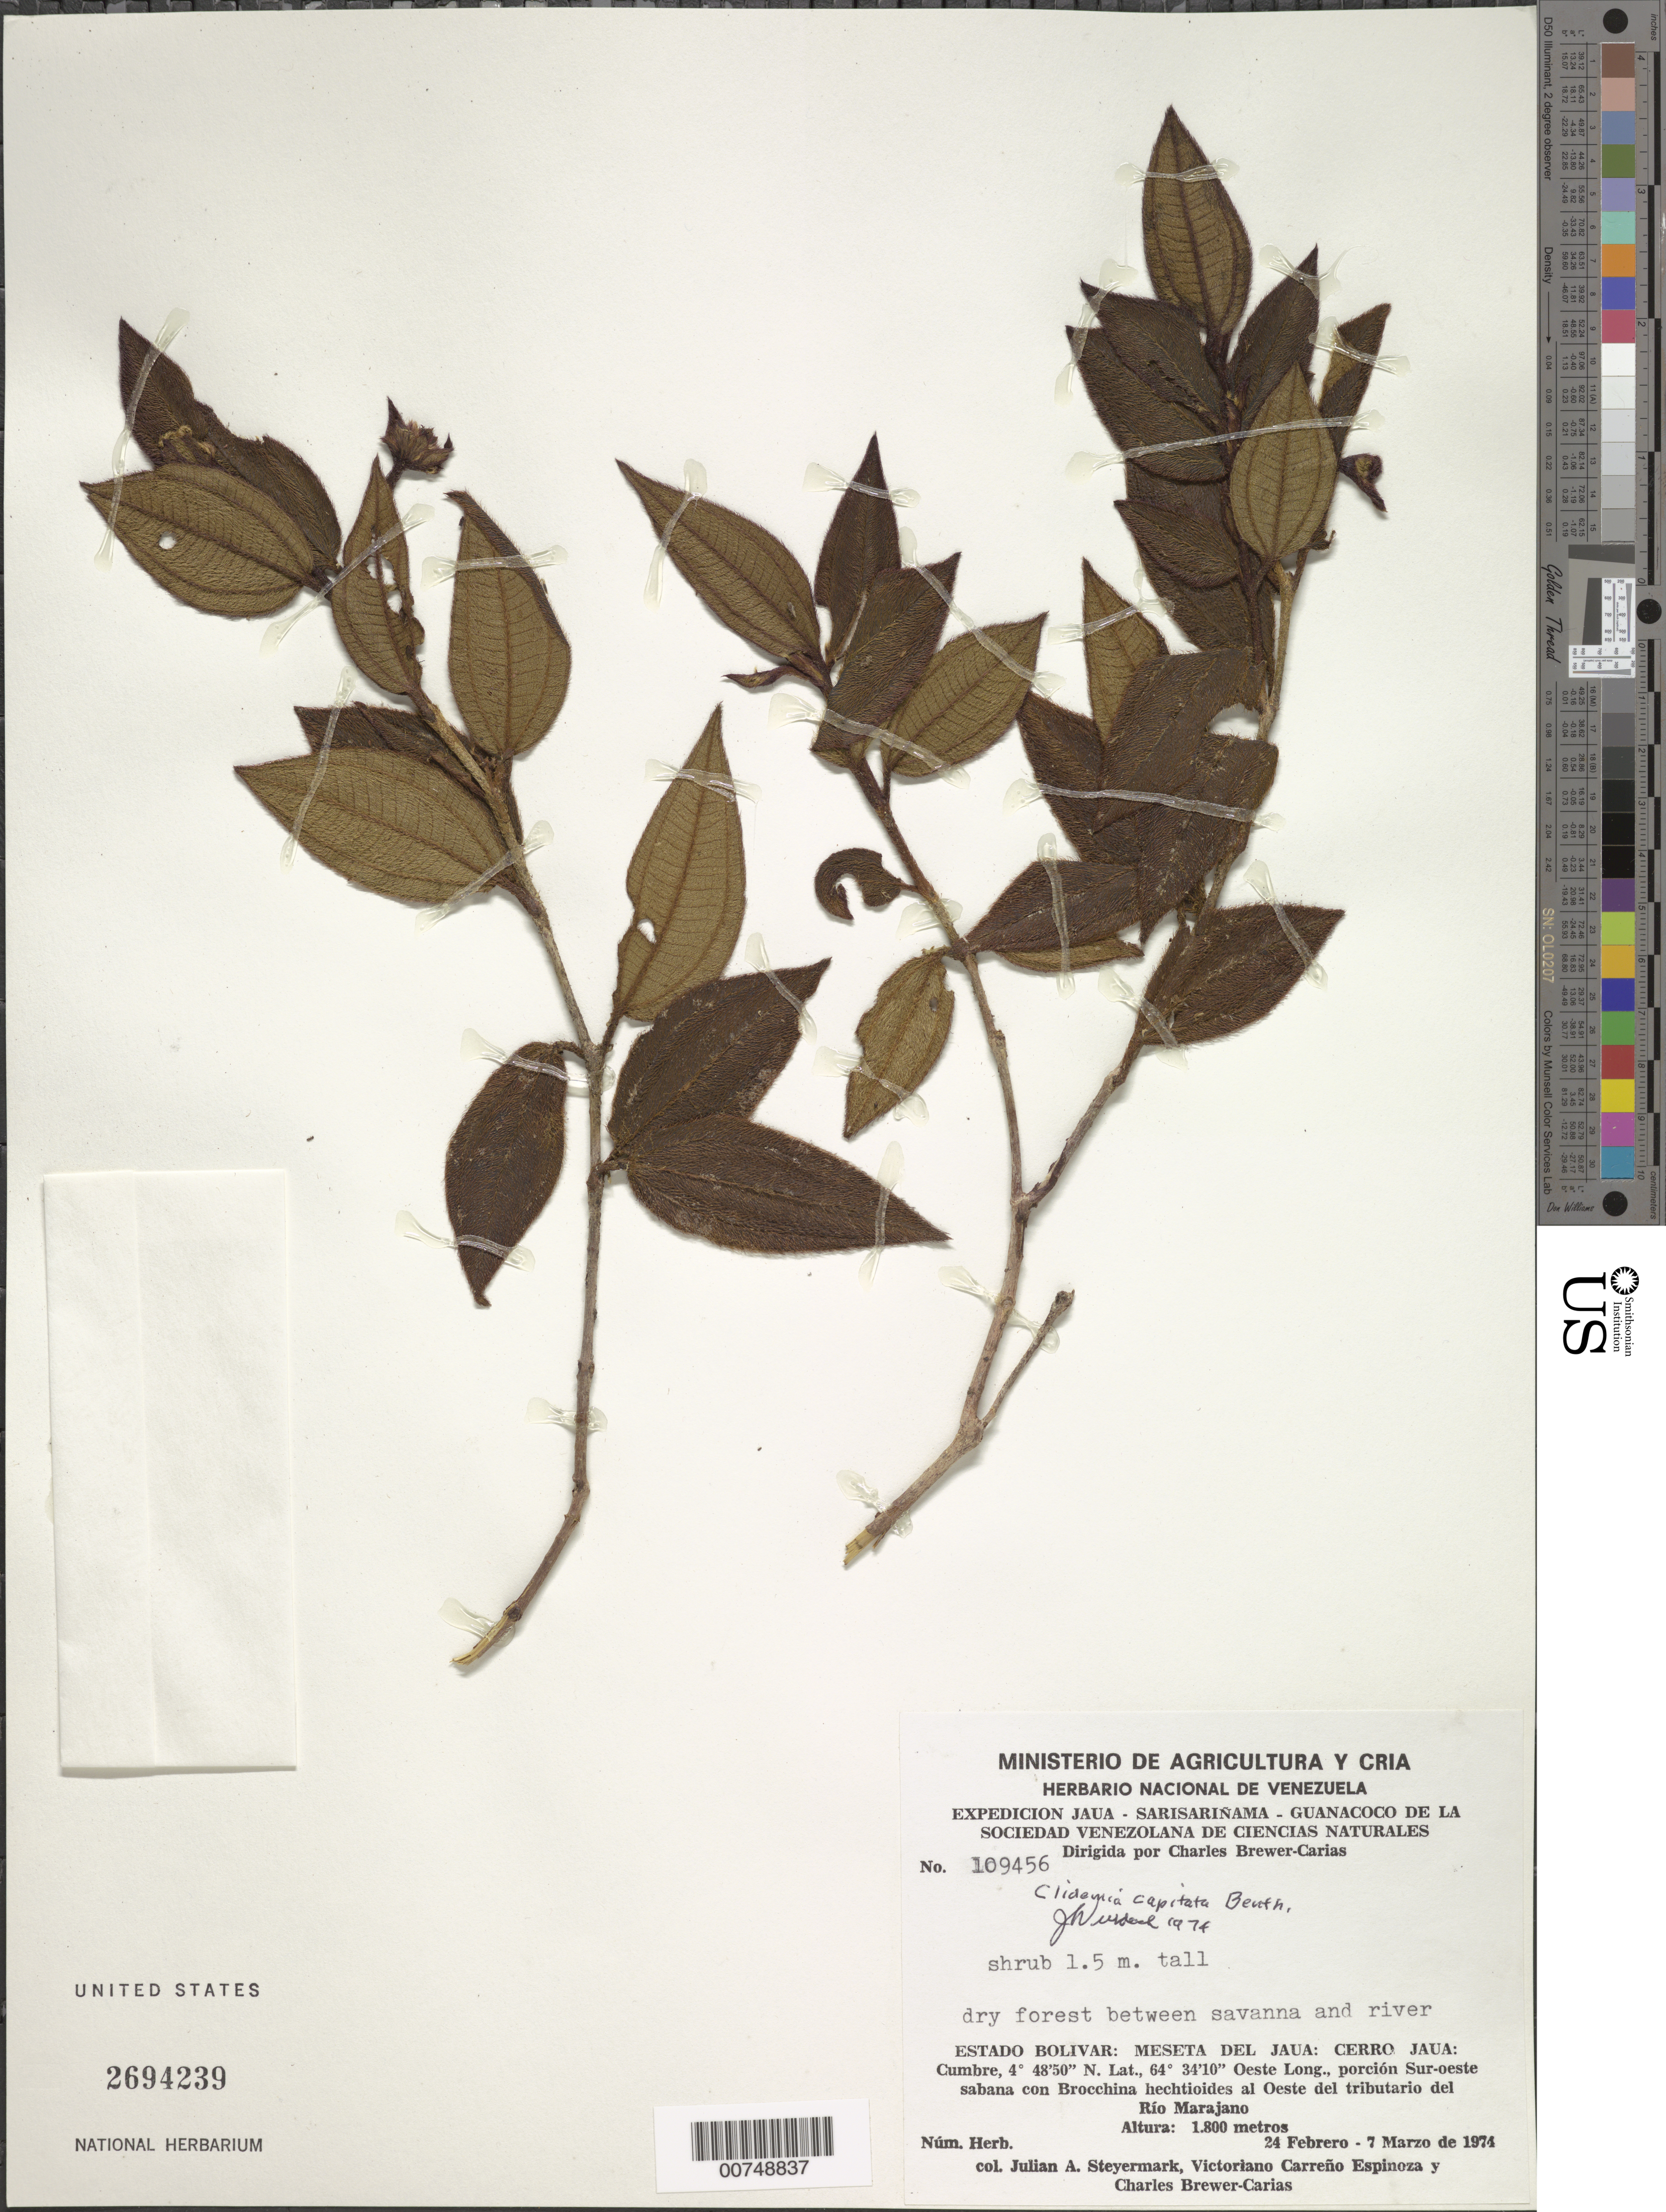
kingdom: Plantae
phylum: Tracheophyta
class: Magnoliopsida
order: Myrtales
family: Melastomataceae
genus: Clidemia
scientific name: Clidemia capitata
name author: Benth.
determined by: Wurdack, John J., (US), US (UNITED STATES)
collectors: J. Steyermark, V. Carreño E. & C. Brewer-Carias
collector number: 109456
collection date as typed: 24-Feb-74 to 7-Mar-74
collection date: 1974-02-24/1974-03-07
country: Venezuela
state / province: Bolívar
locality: Meseta del Jaua: Cerro Jaua; porcion SO, sabana con Brocchina hechtioides al Oeste del tributarío del Río Marajano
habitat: Dry forest betw. savanna and river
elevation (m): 1800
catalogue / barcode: US 2694239